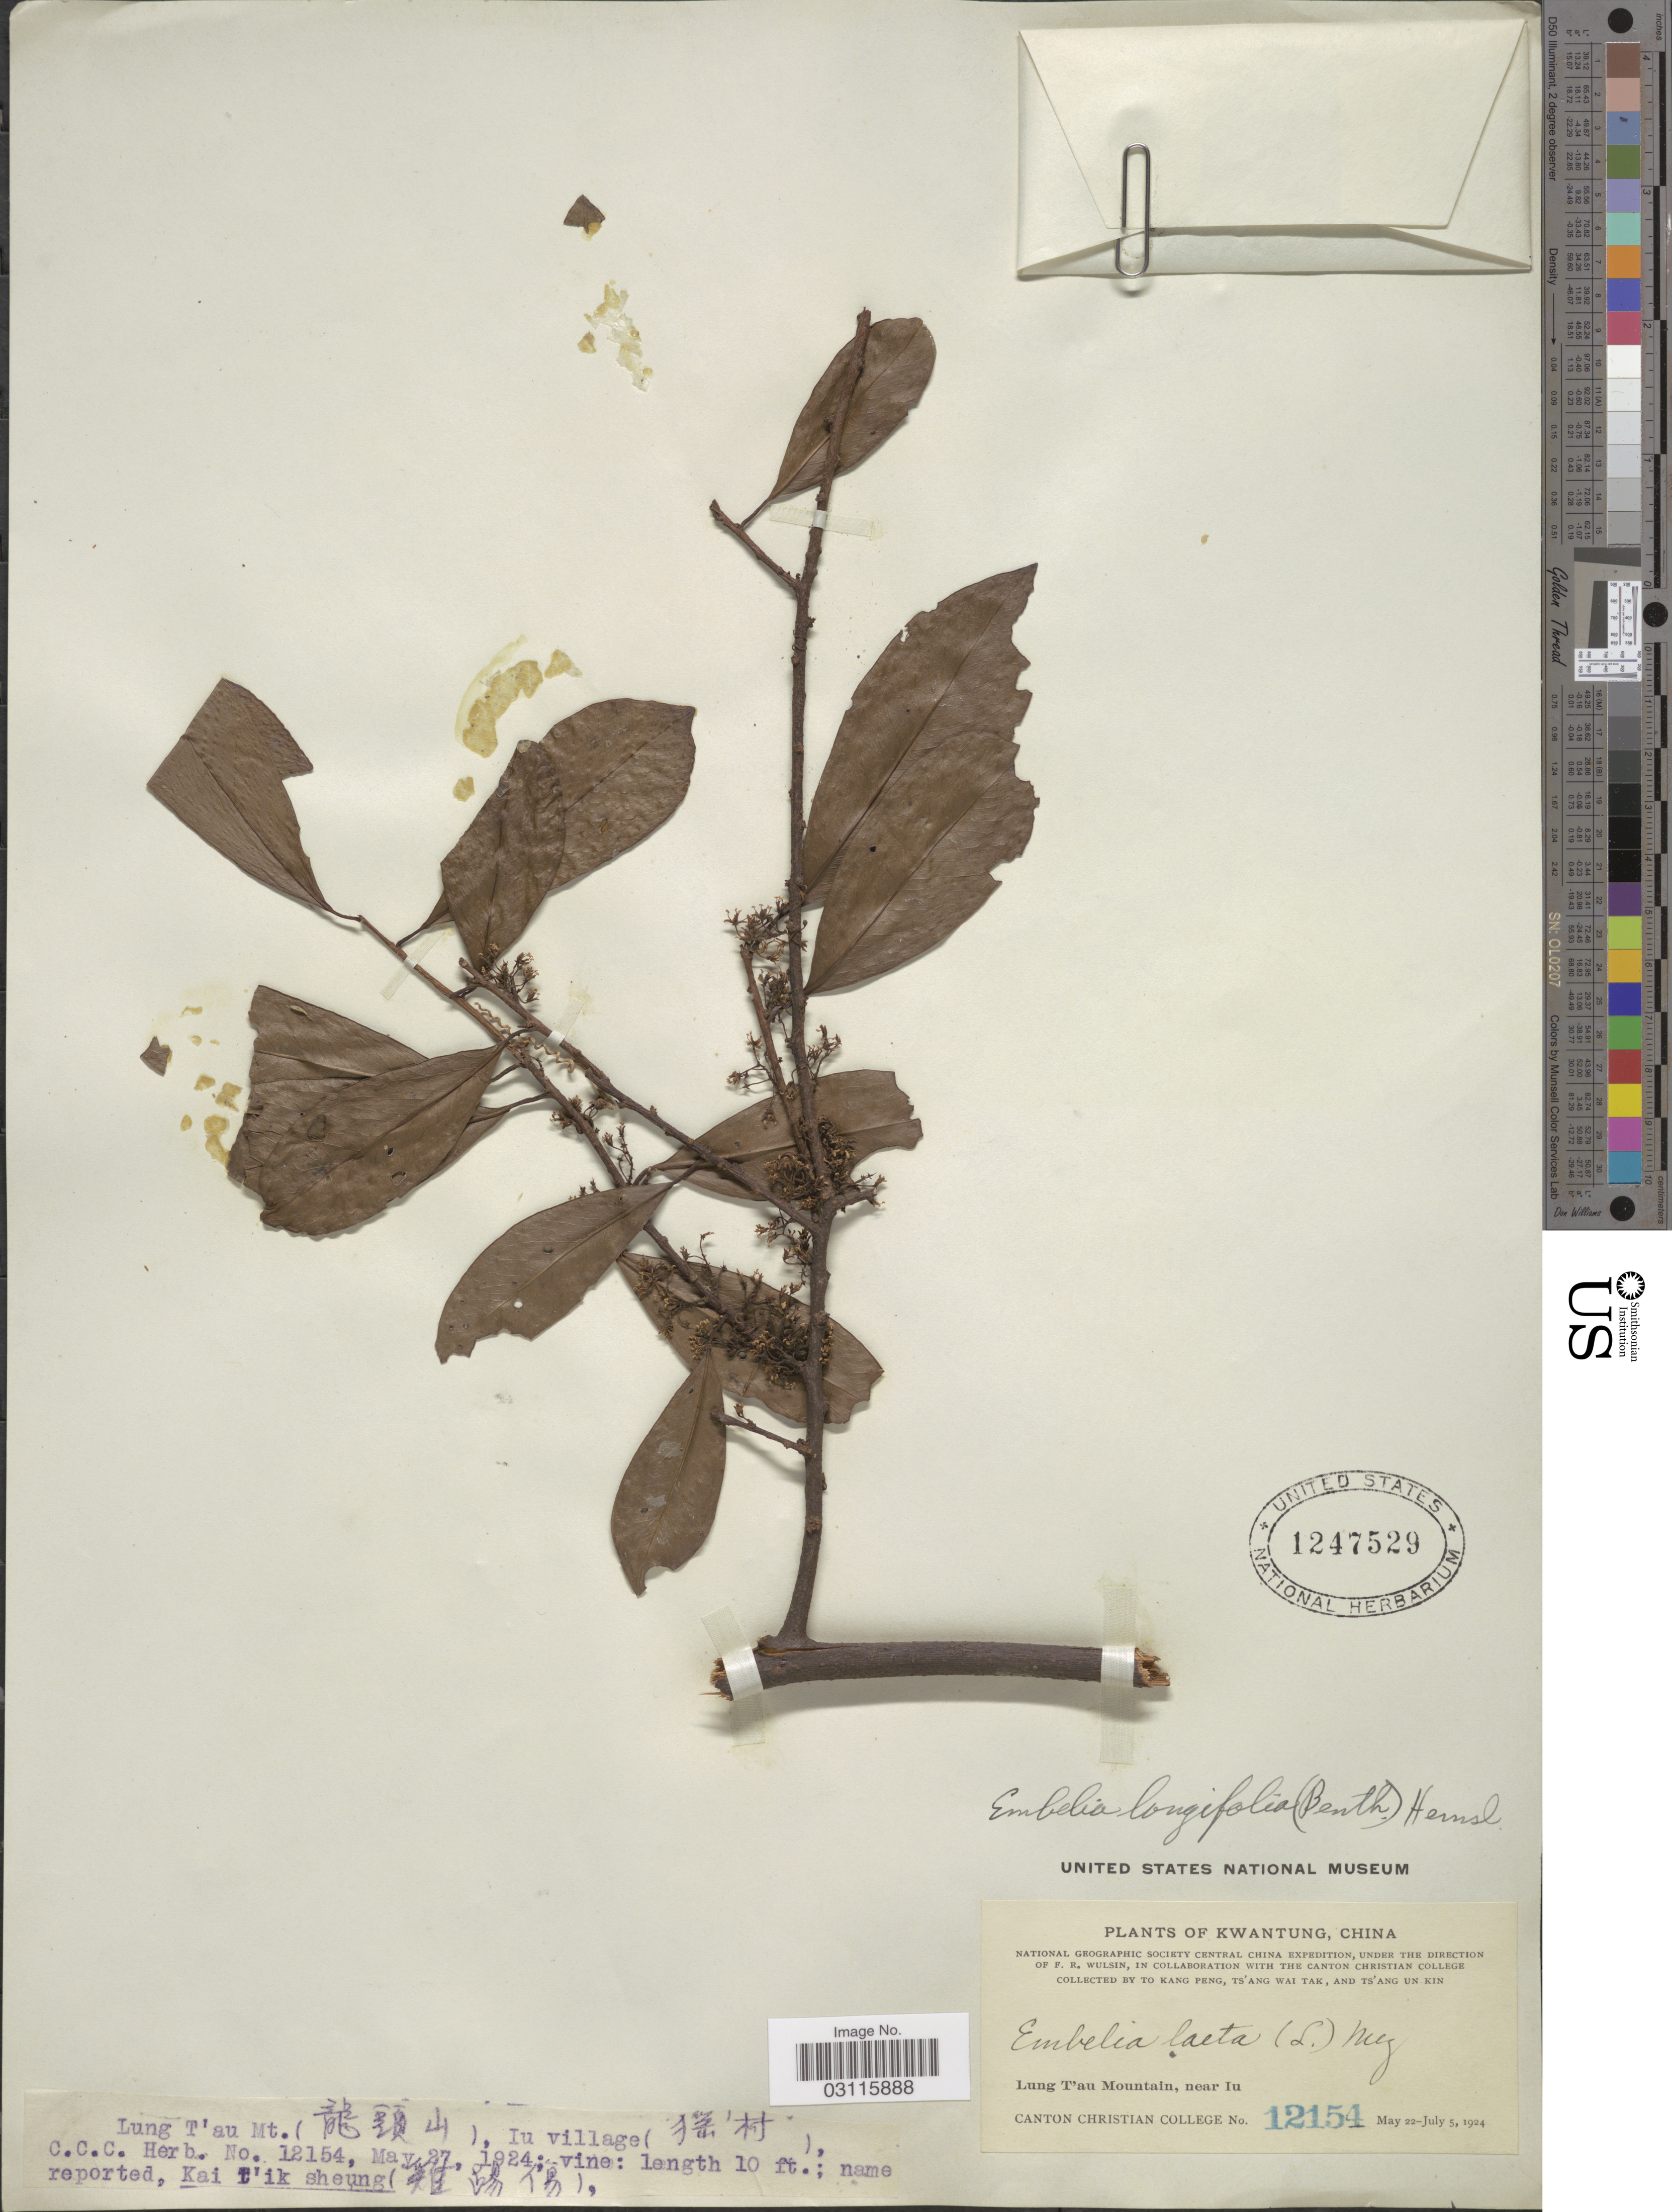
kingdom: Plantae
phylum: Tracheophyta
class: Magnoliopsida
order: Ericales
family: Primulaceae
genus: Embelia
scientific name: Embelia longifolia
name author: (Benth.) Hemsl.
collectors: K. Peng, W. T. Tsang & Ts' Ang Un Kin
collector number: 12154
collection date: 1924-05-27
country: China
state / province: Guangdong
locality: Kwangtung. Lung T'au Mountain, near Iu. Iu village.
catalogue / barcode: US 1247529